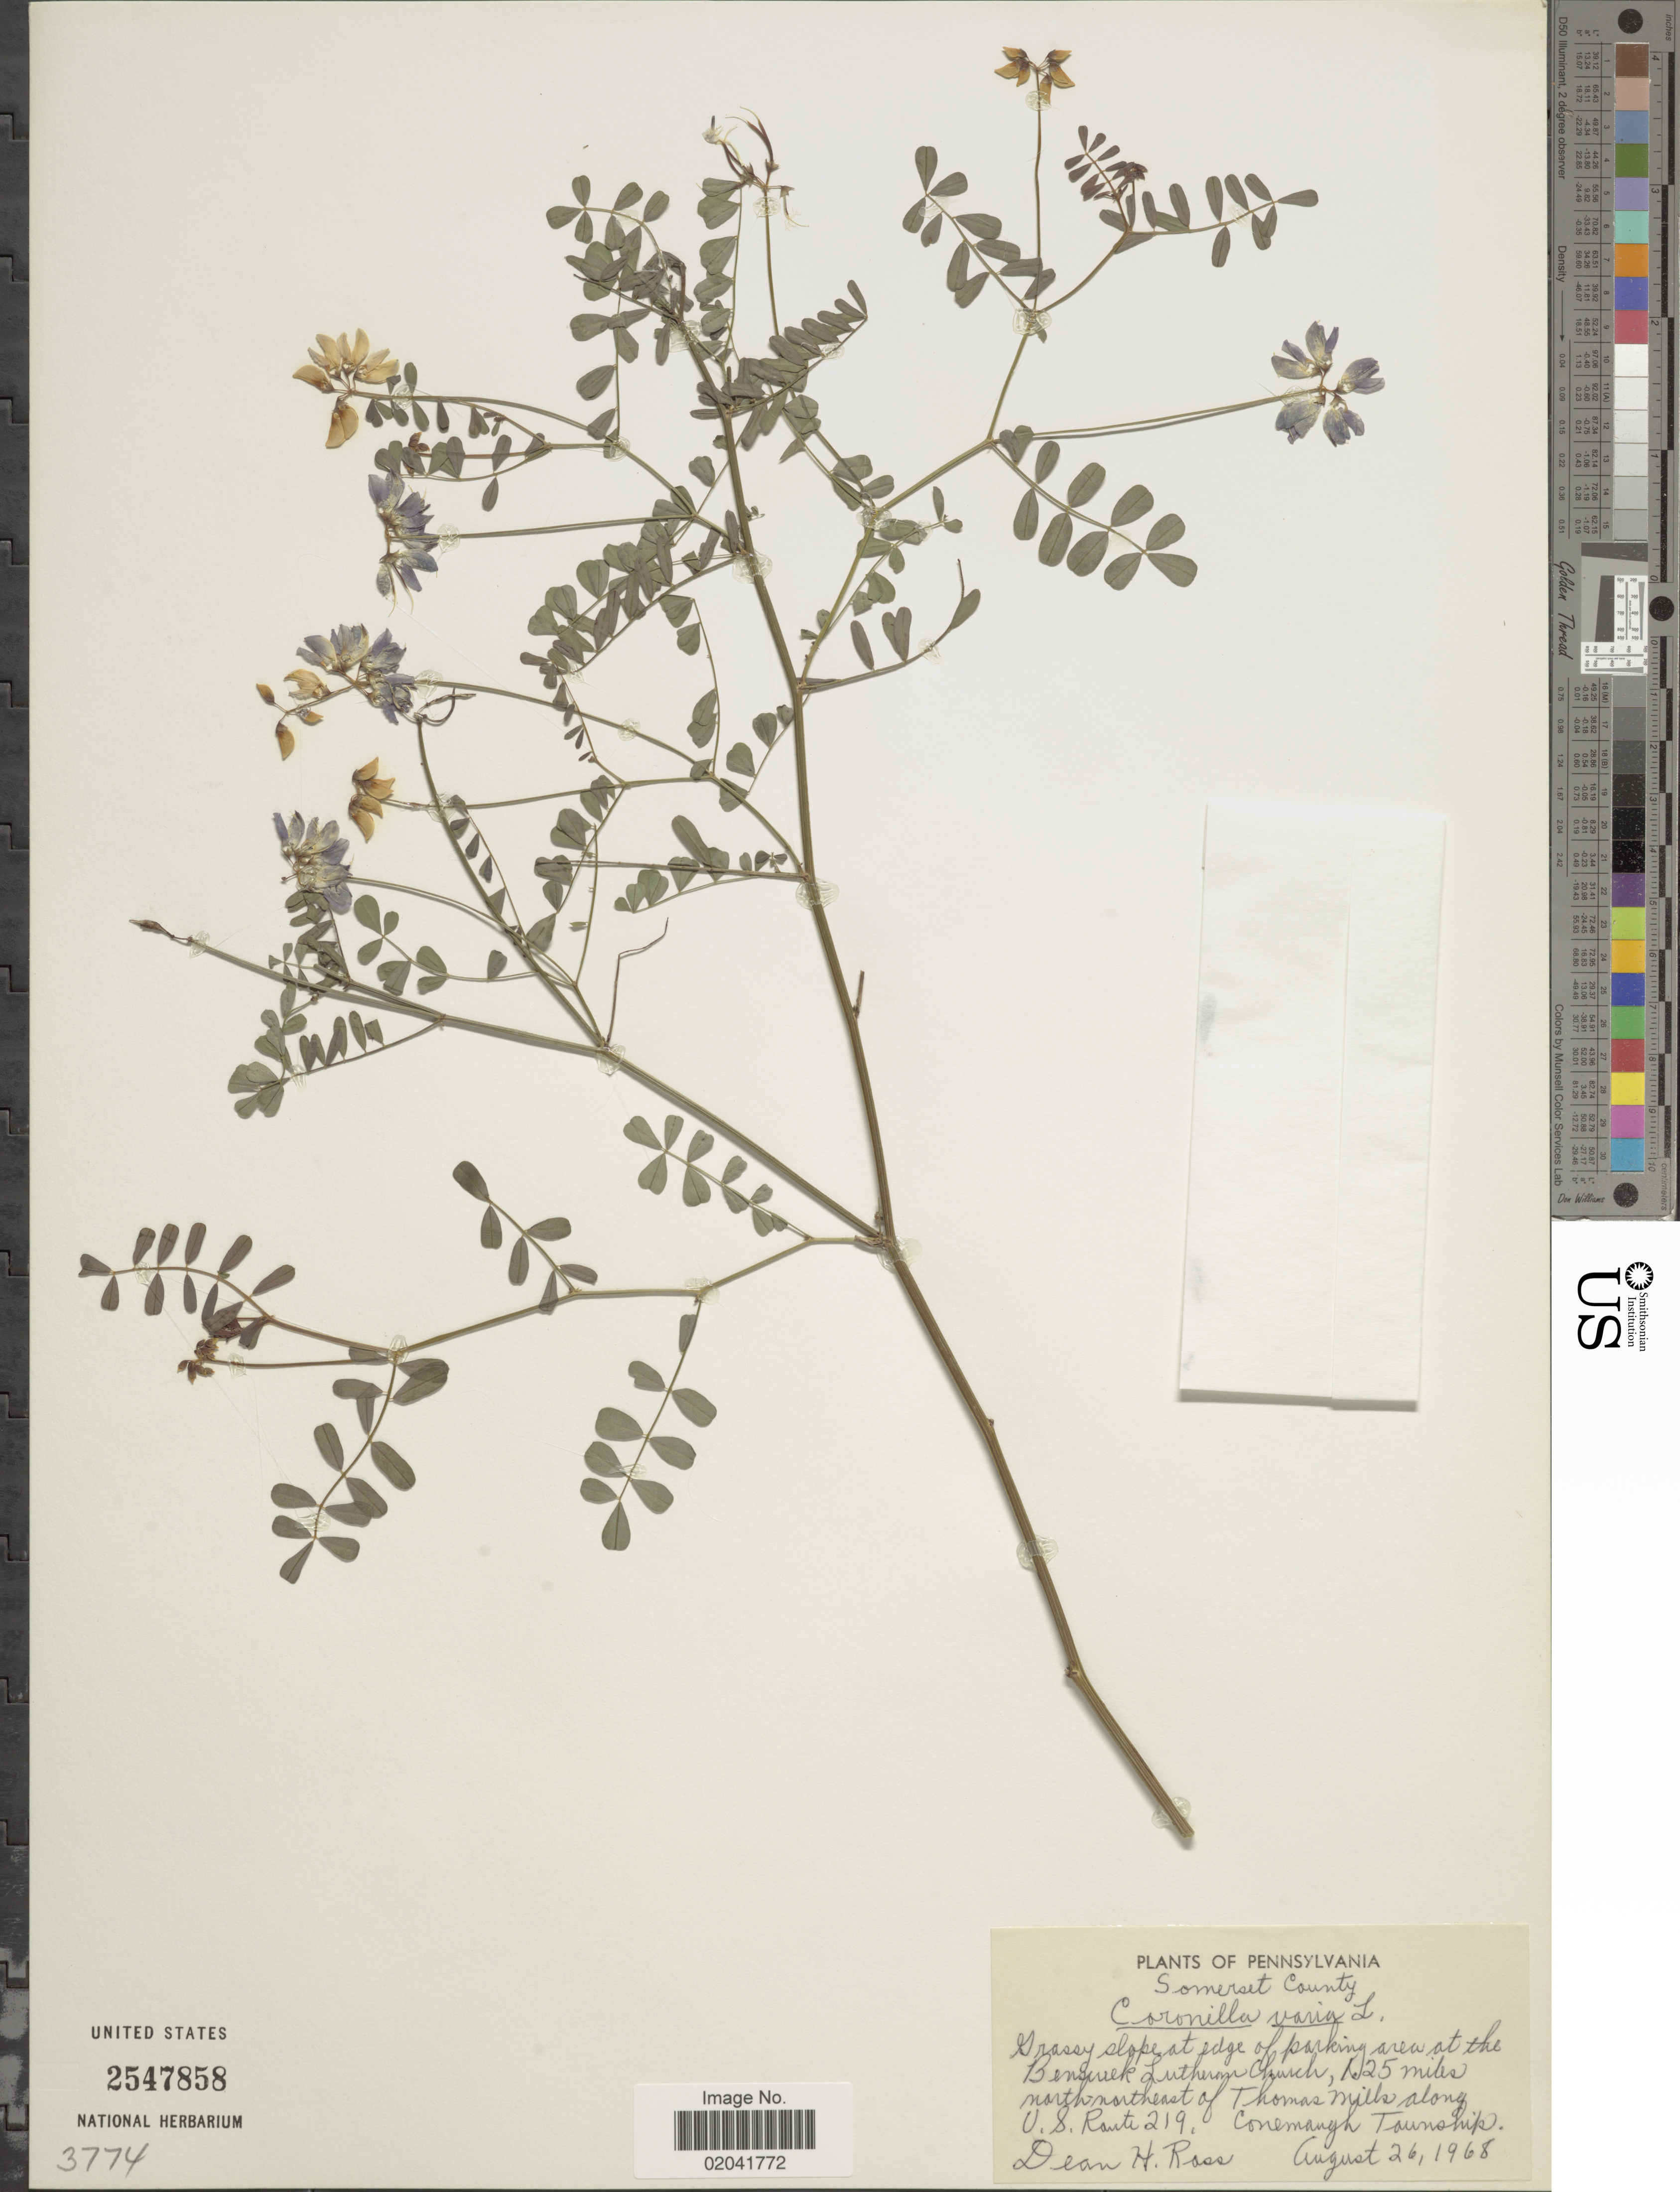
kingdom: Plantae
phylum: Tracheophyta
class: Magnoliopsida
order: Fabales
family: Fabaceae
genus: Coronilla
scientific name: Coronilla varia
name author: L.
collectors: D. Ross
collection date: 1968-08-26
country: United States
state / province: Pennsylvania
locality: Somerset County, Grassy slope at edge of parking area at the Bensuek Luthum Church, 1.25 miles nort-northeast of Thomas Mills along U.S. Route 219, Cone,augh Township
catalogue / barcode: US 2547858